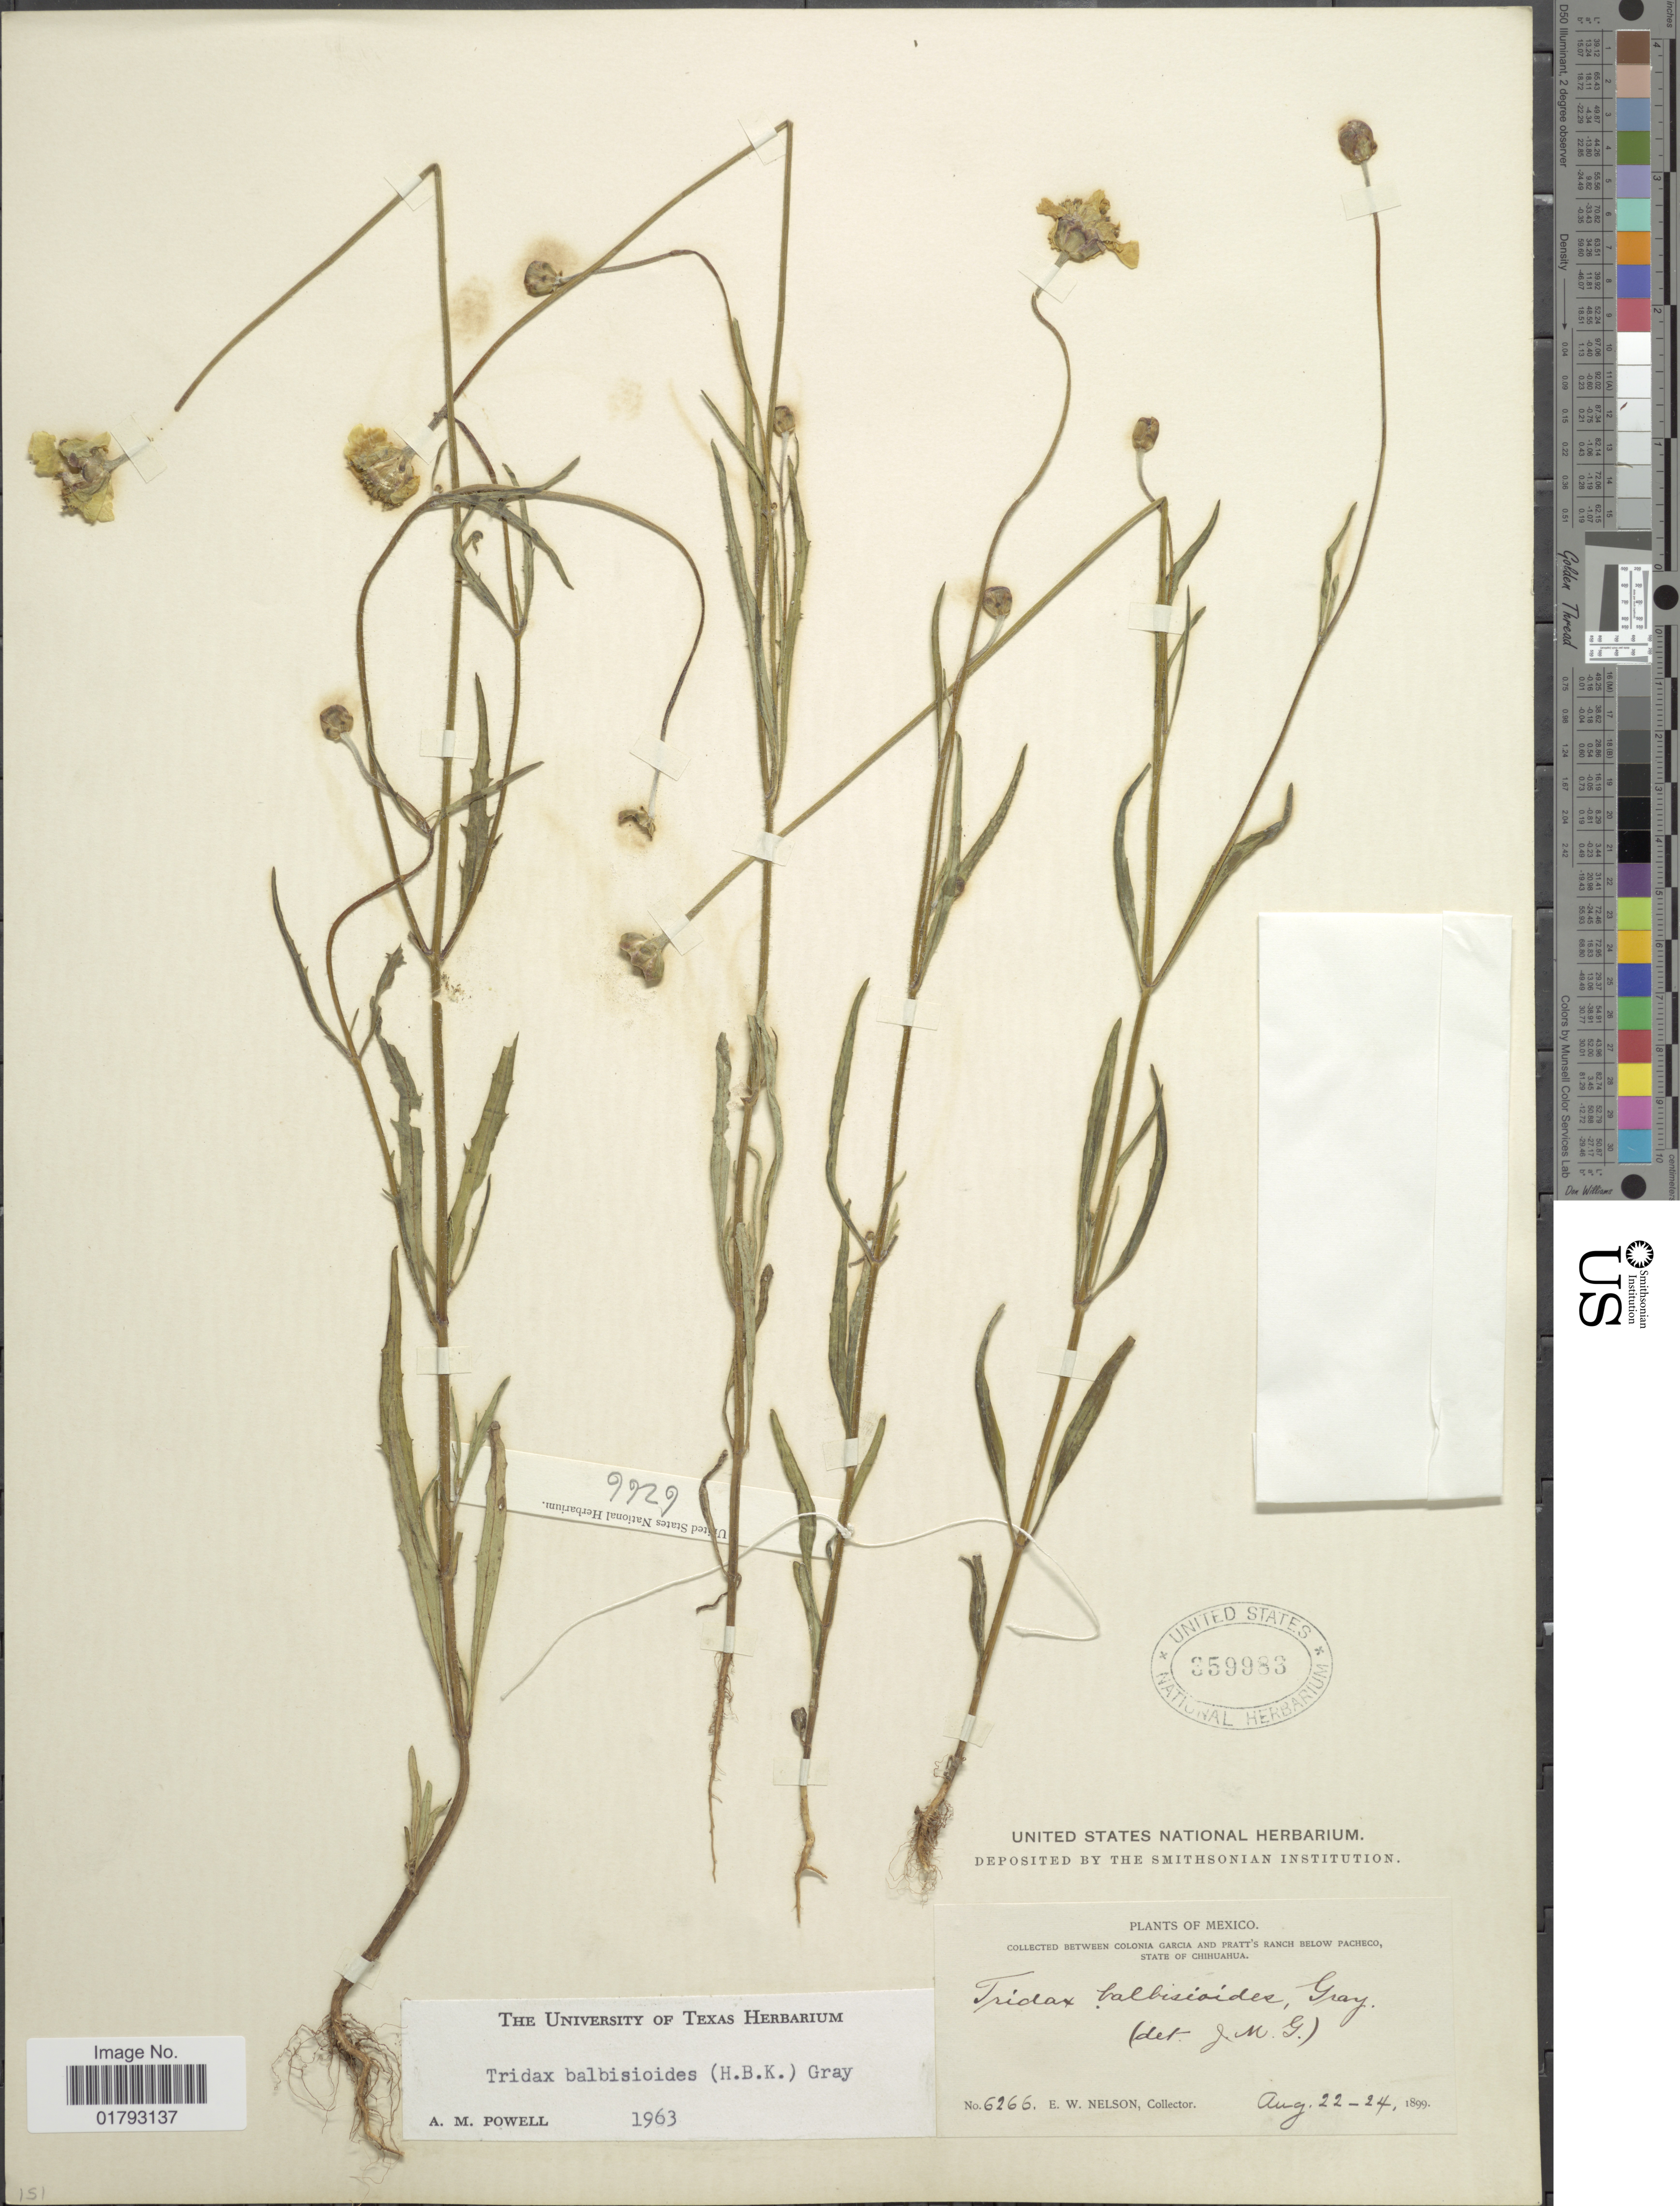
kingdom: Plantae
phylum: Tracheophyta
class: Magnoliopsida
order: Asterales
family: Asteraceae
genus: Tridax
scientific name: Tridax balbisioides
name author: (Kunth) A. Gray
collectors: E. W. Nelson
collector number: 6266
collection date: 1899-08-22/1899-08-24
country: Mexico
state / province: Chihuahua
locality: Between Colonia Garcia and Pratt's Ranch below Pacheco, State of Chihuahua.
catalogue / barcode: US 359983